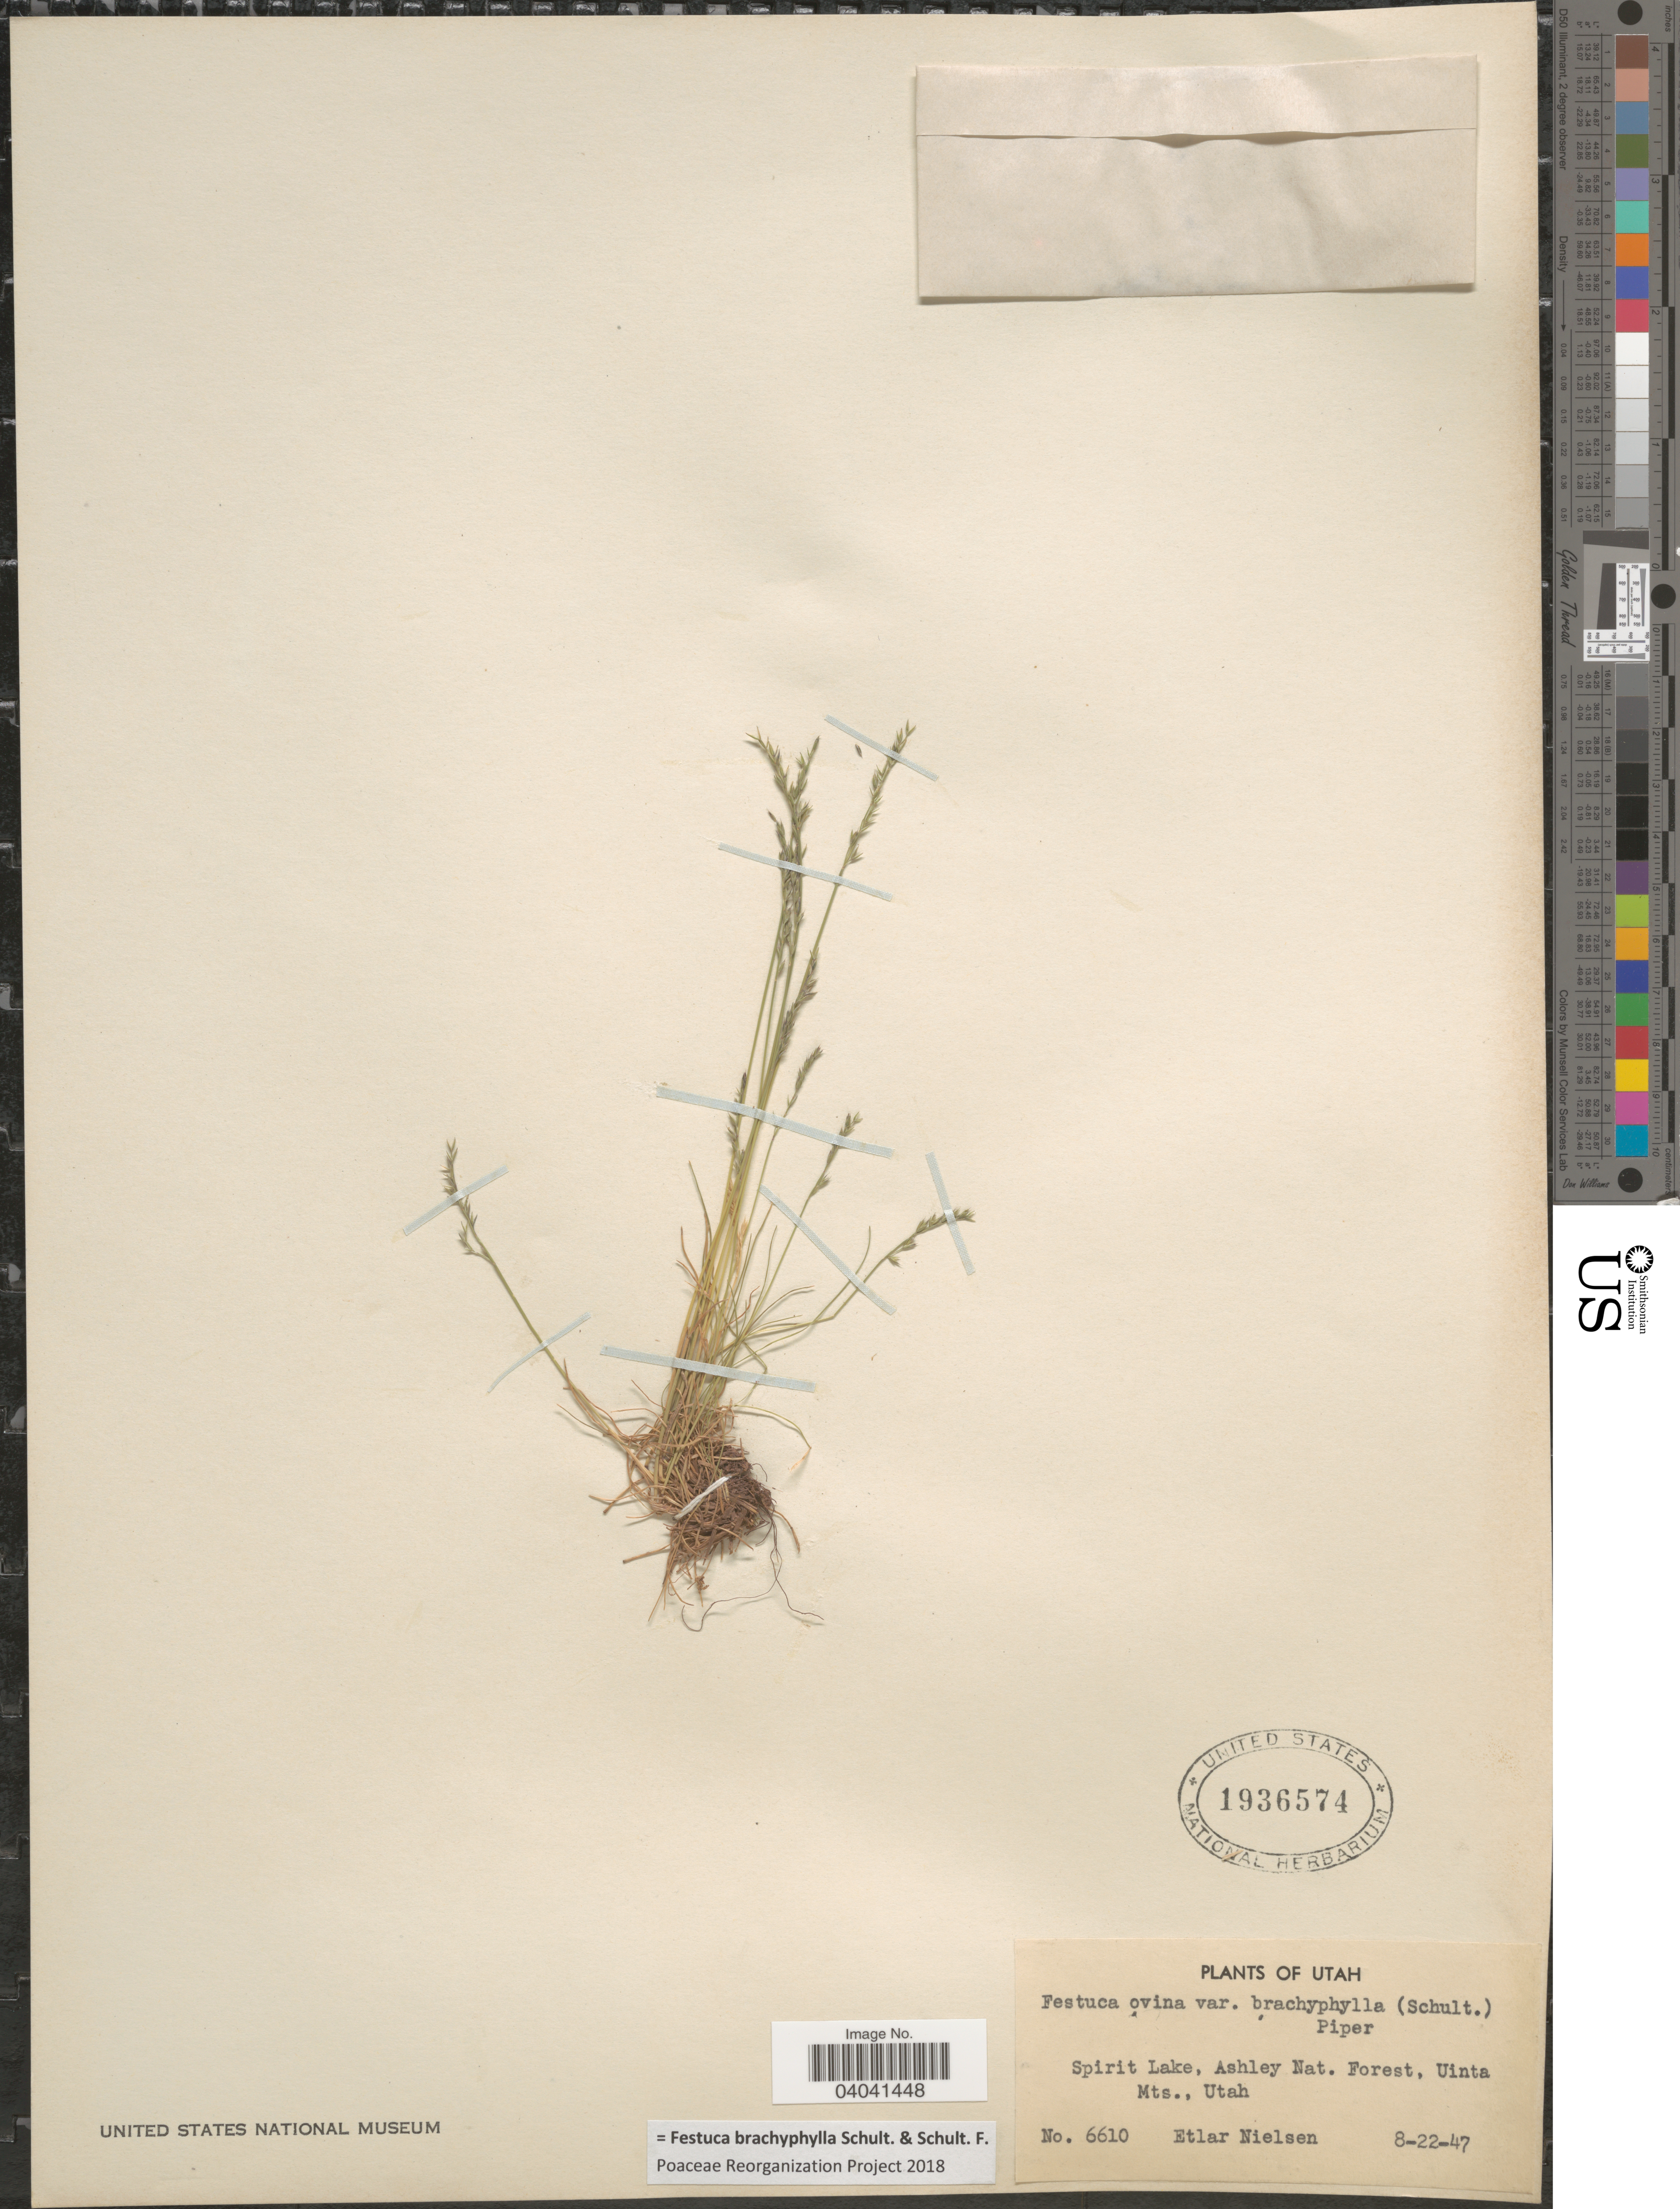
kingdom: Plantae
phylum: Tracheophyta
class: Liliopsida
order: Poales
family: Poaceae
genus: Festuca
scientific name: Festuca brachyphylla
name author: Schult. & Schult. f.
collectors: E. Nielsen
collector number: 6610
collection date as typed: Transcribed d/m/y: 22/8/47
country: United States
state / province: Utah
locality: Spirit Lake, Ashley Nat. Forest, Uinta Mts.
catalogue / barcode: US 1936574